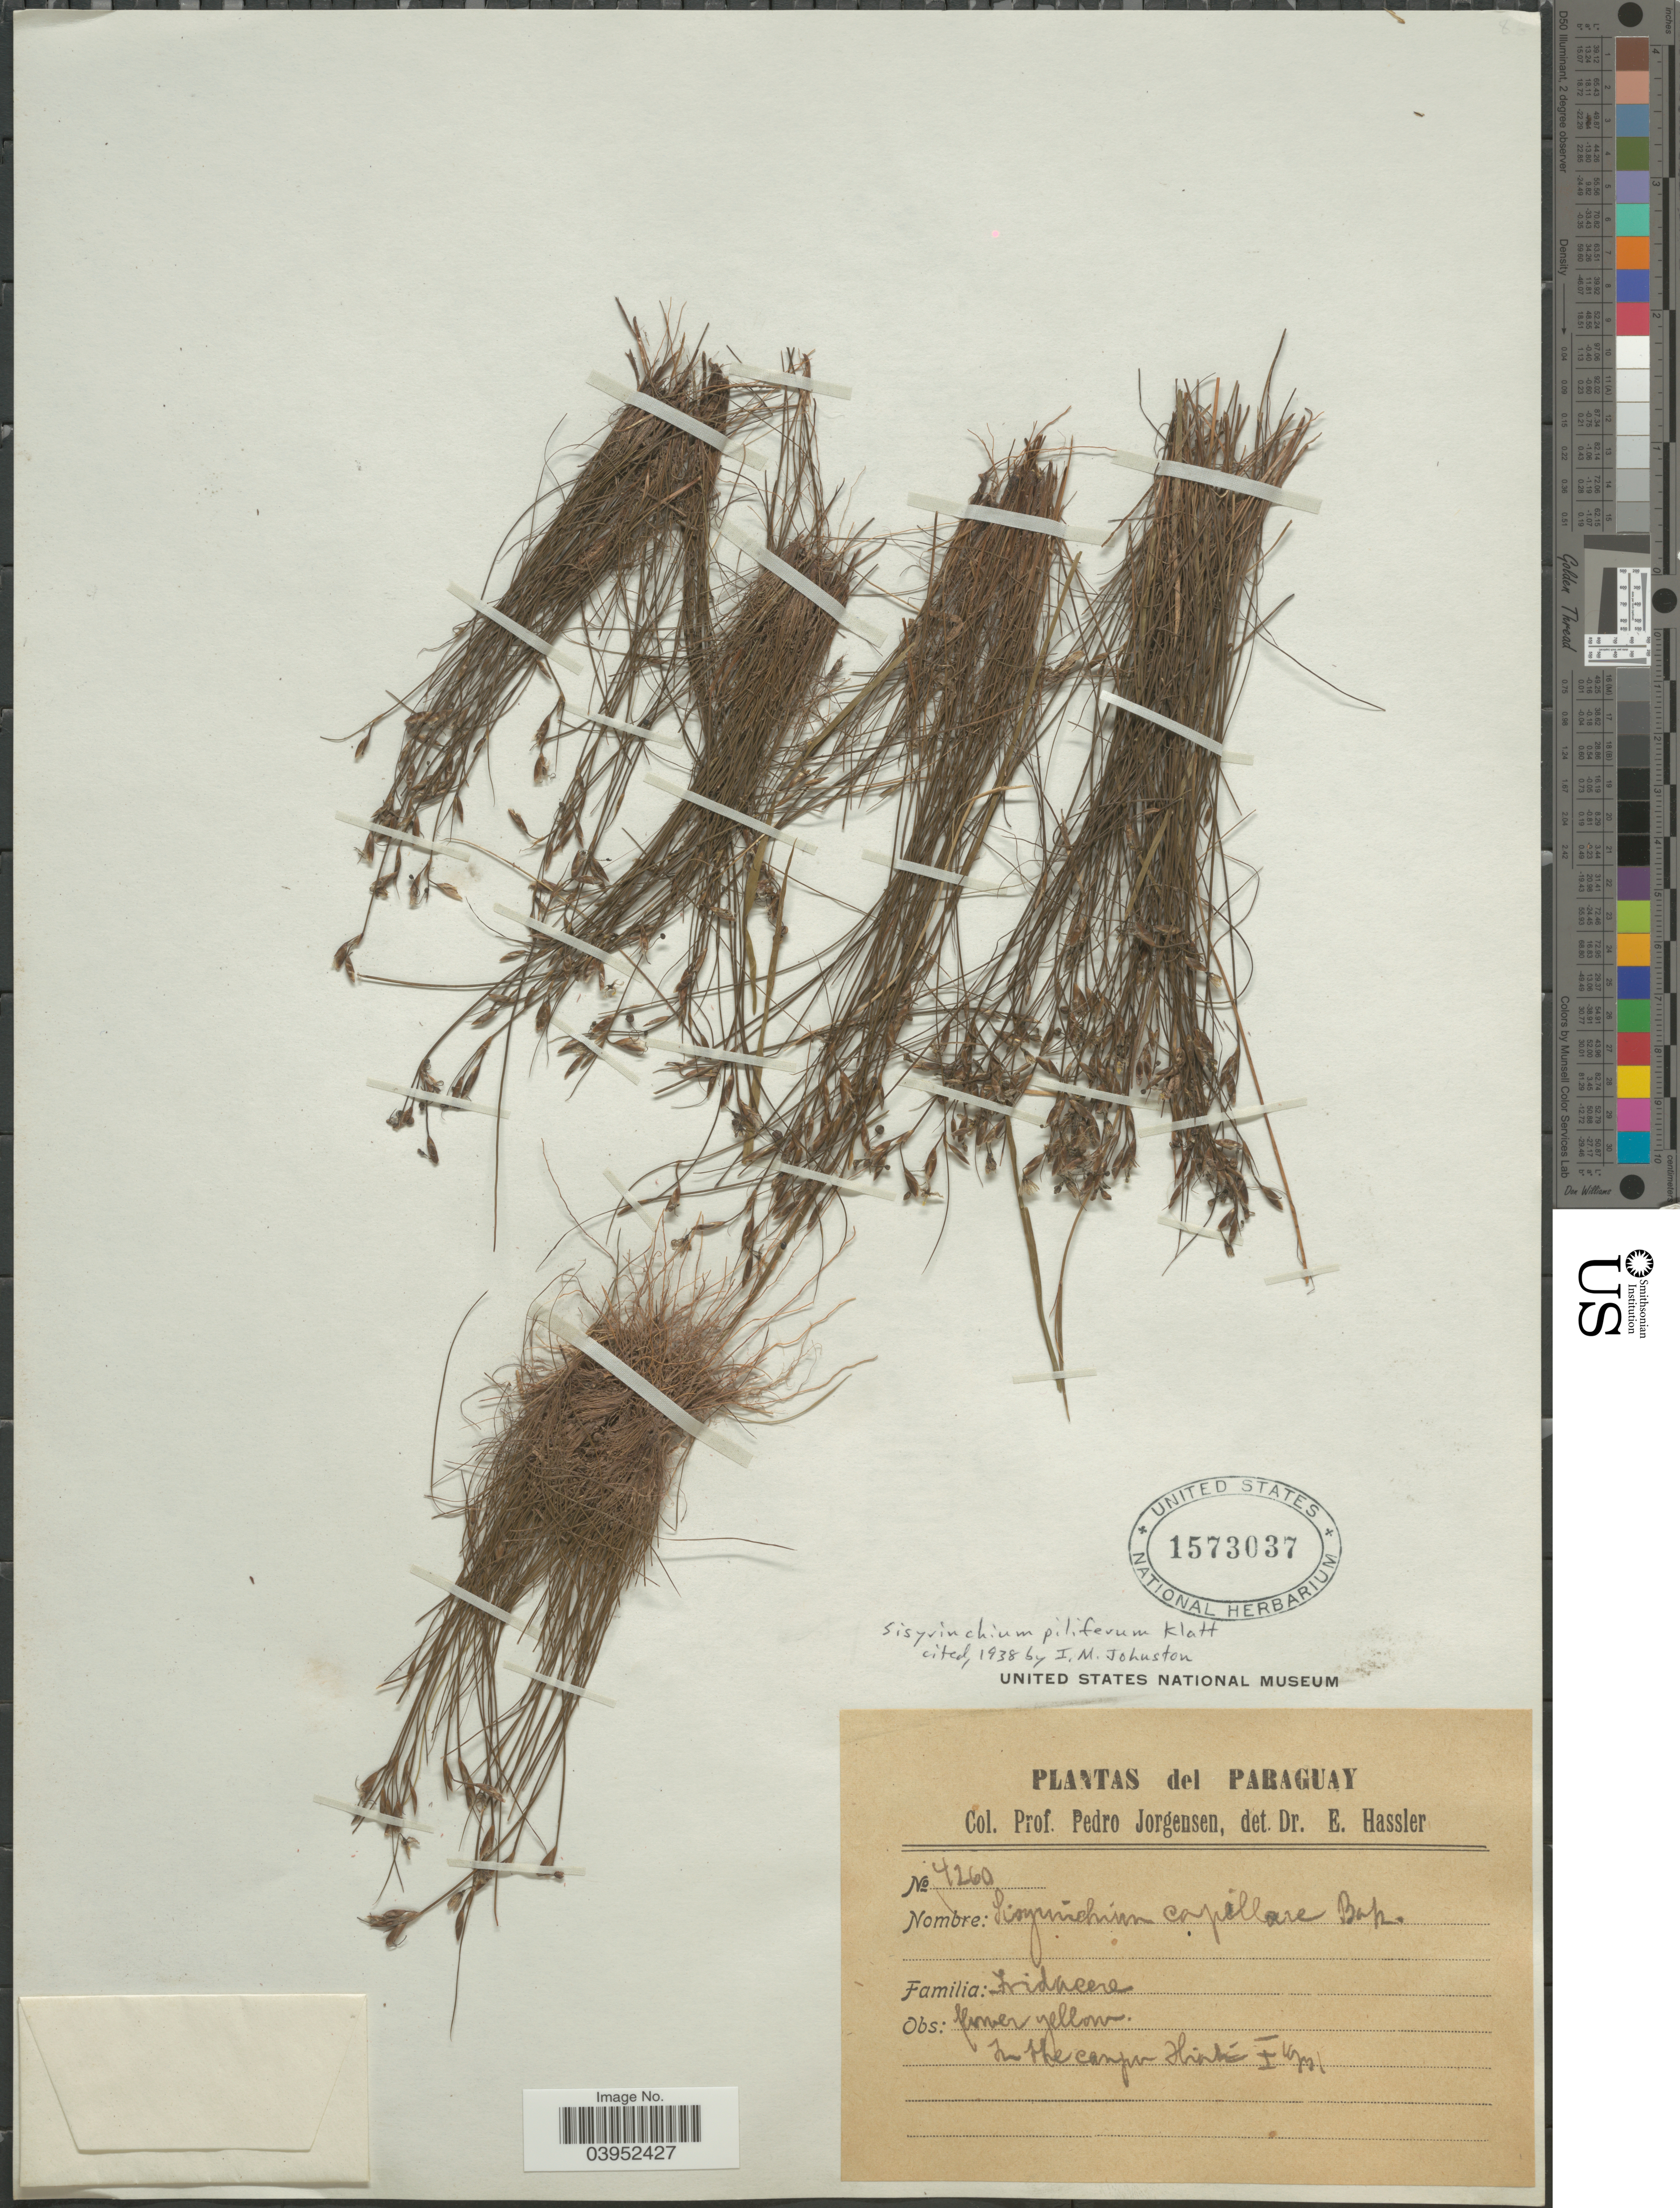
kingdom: Plantae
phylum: Tracheophyta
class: Liliopsida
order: Asparagales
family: Iridaceae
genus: Sisyrinchium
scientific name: Sisyrinchium piliferum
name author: Klatt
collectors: P. Jörgensen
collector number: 4260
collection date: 1931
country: Paraguay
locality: In the campus Hiati.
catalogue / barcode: US 1573037